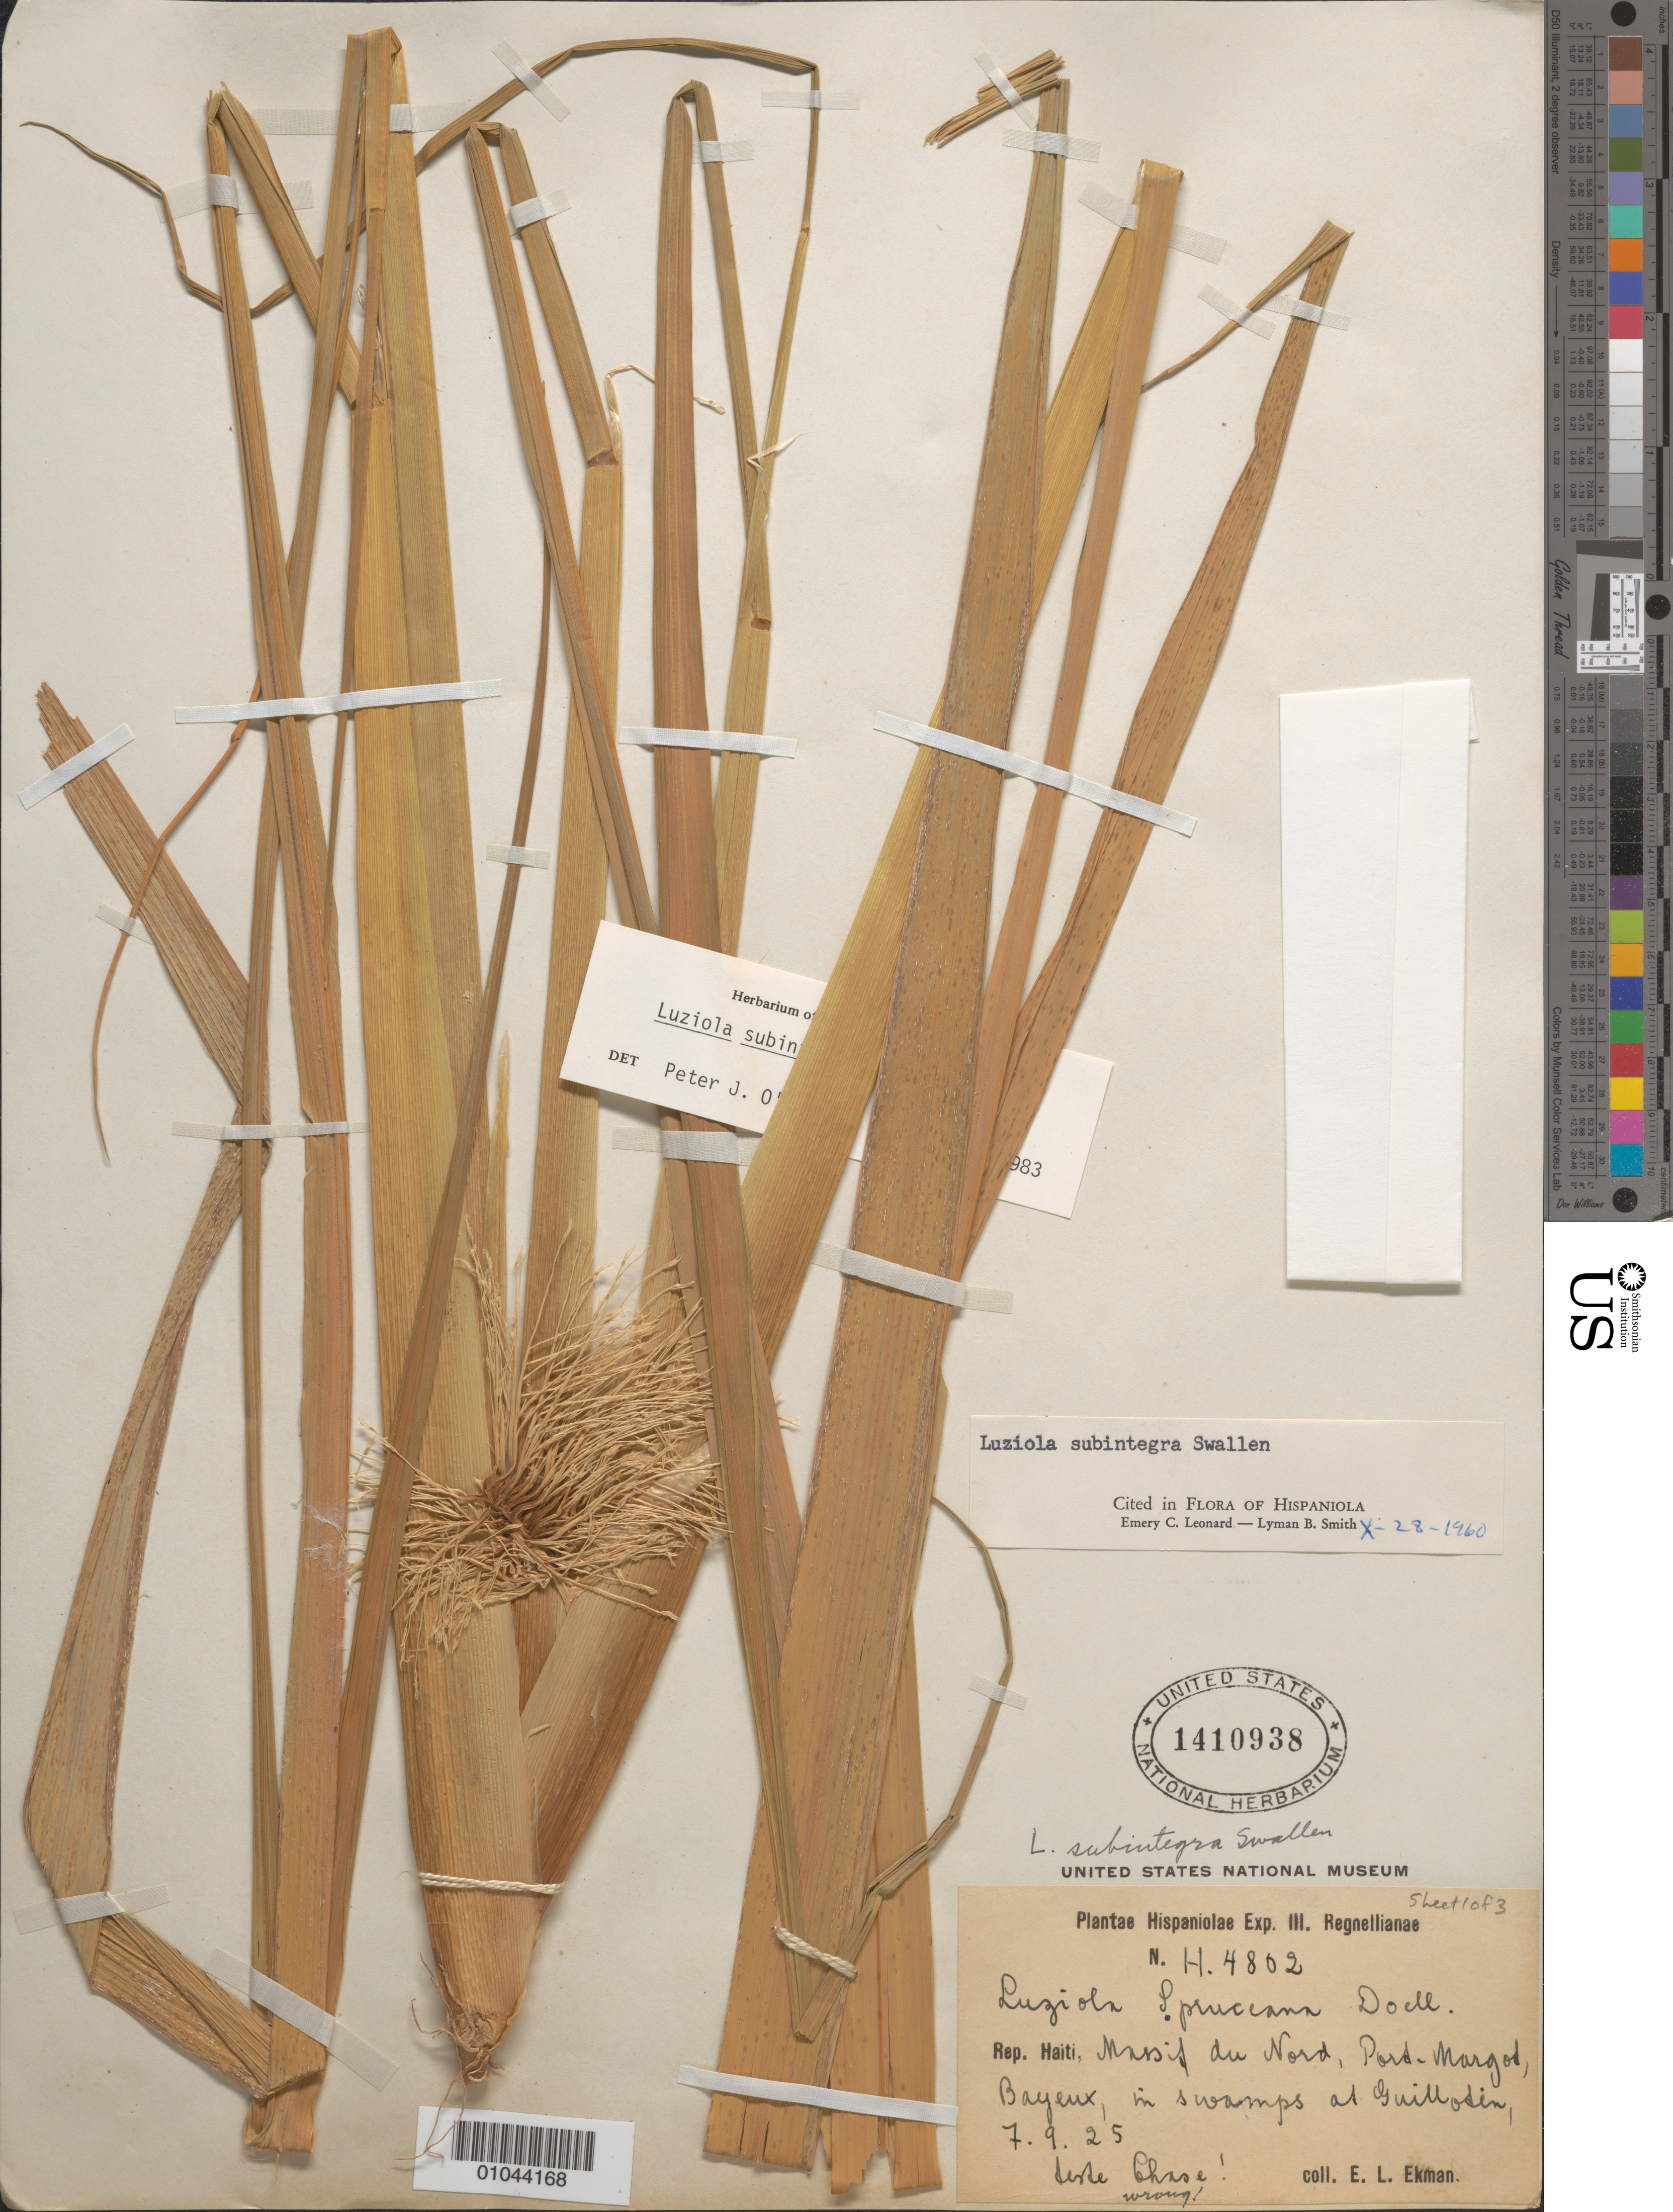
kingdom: Plantae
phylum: Tracheophyta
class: Liliopsida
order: Poales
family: Poaceae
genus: Luziola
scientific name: Luziola subintegra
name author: Swallen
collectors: E. L. Ekman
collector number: H 4802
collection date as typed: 09 Jul 1925 or 07 Sep 1925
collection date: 1925-07-09 or 1925-09-07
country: Haiti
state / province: Nord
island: Hispaniola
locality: Missif du Nord, Port Margol, Bayeux, in swamps at Guillotin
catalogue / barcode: US 1410938